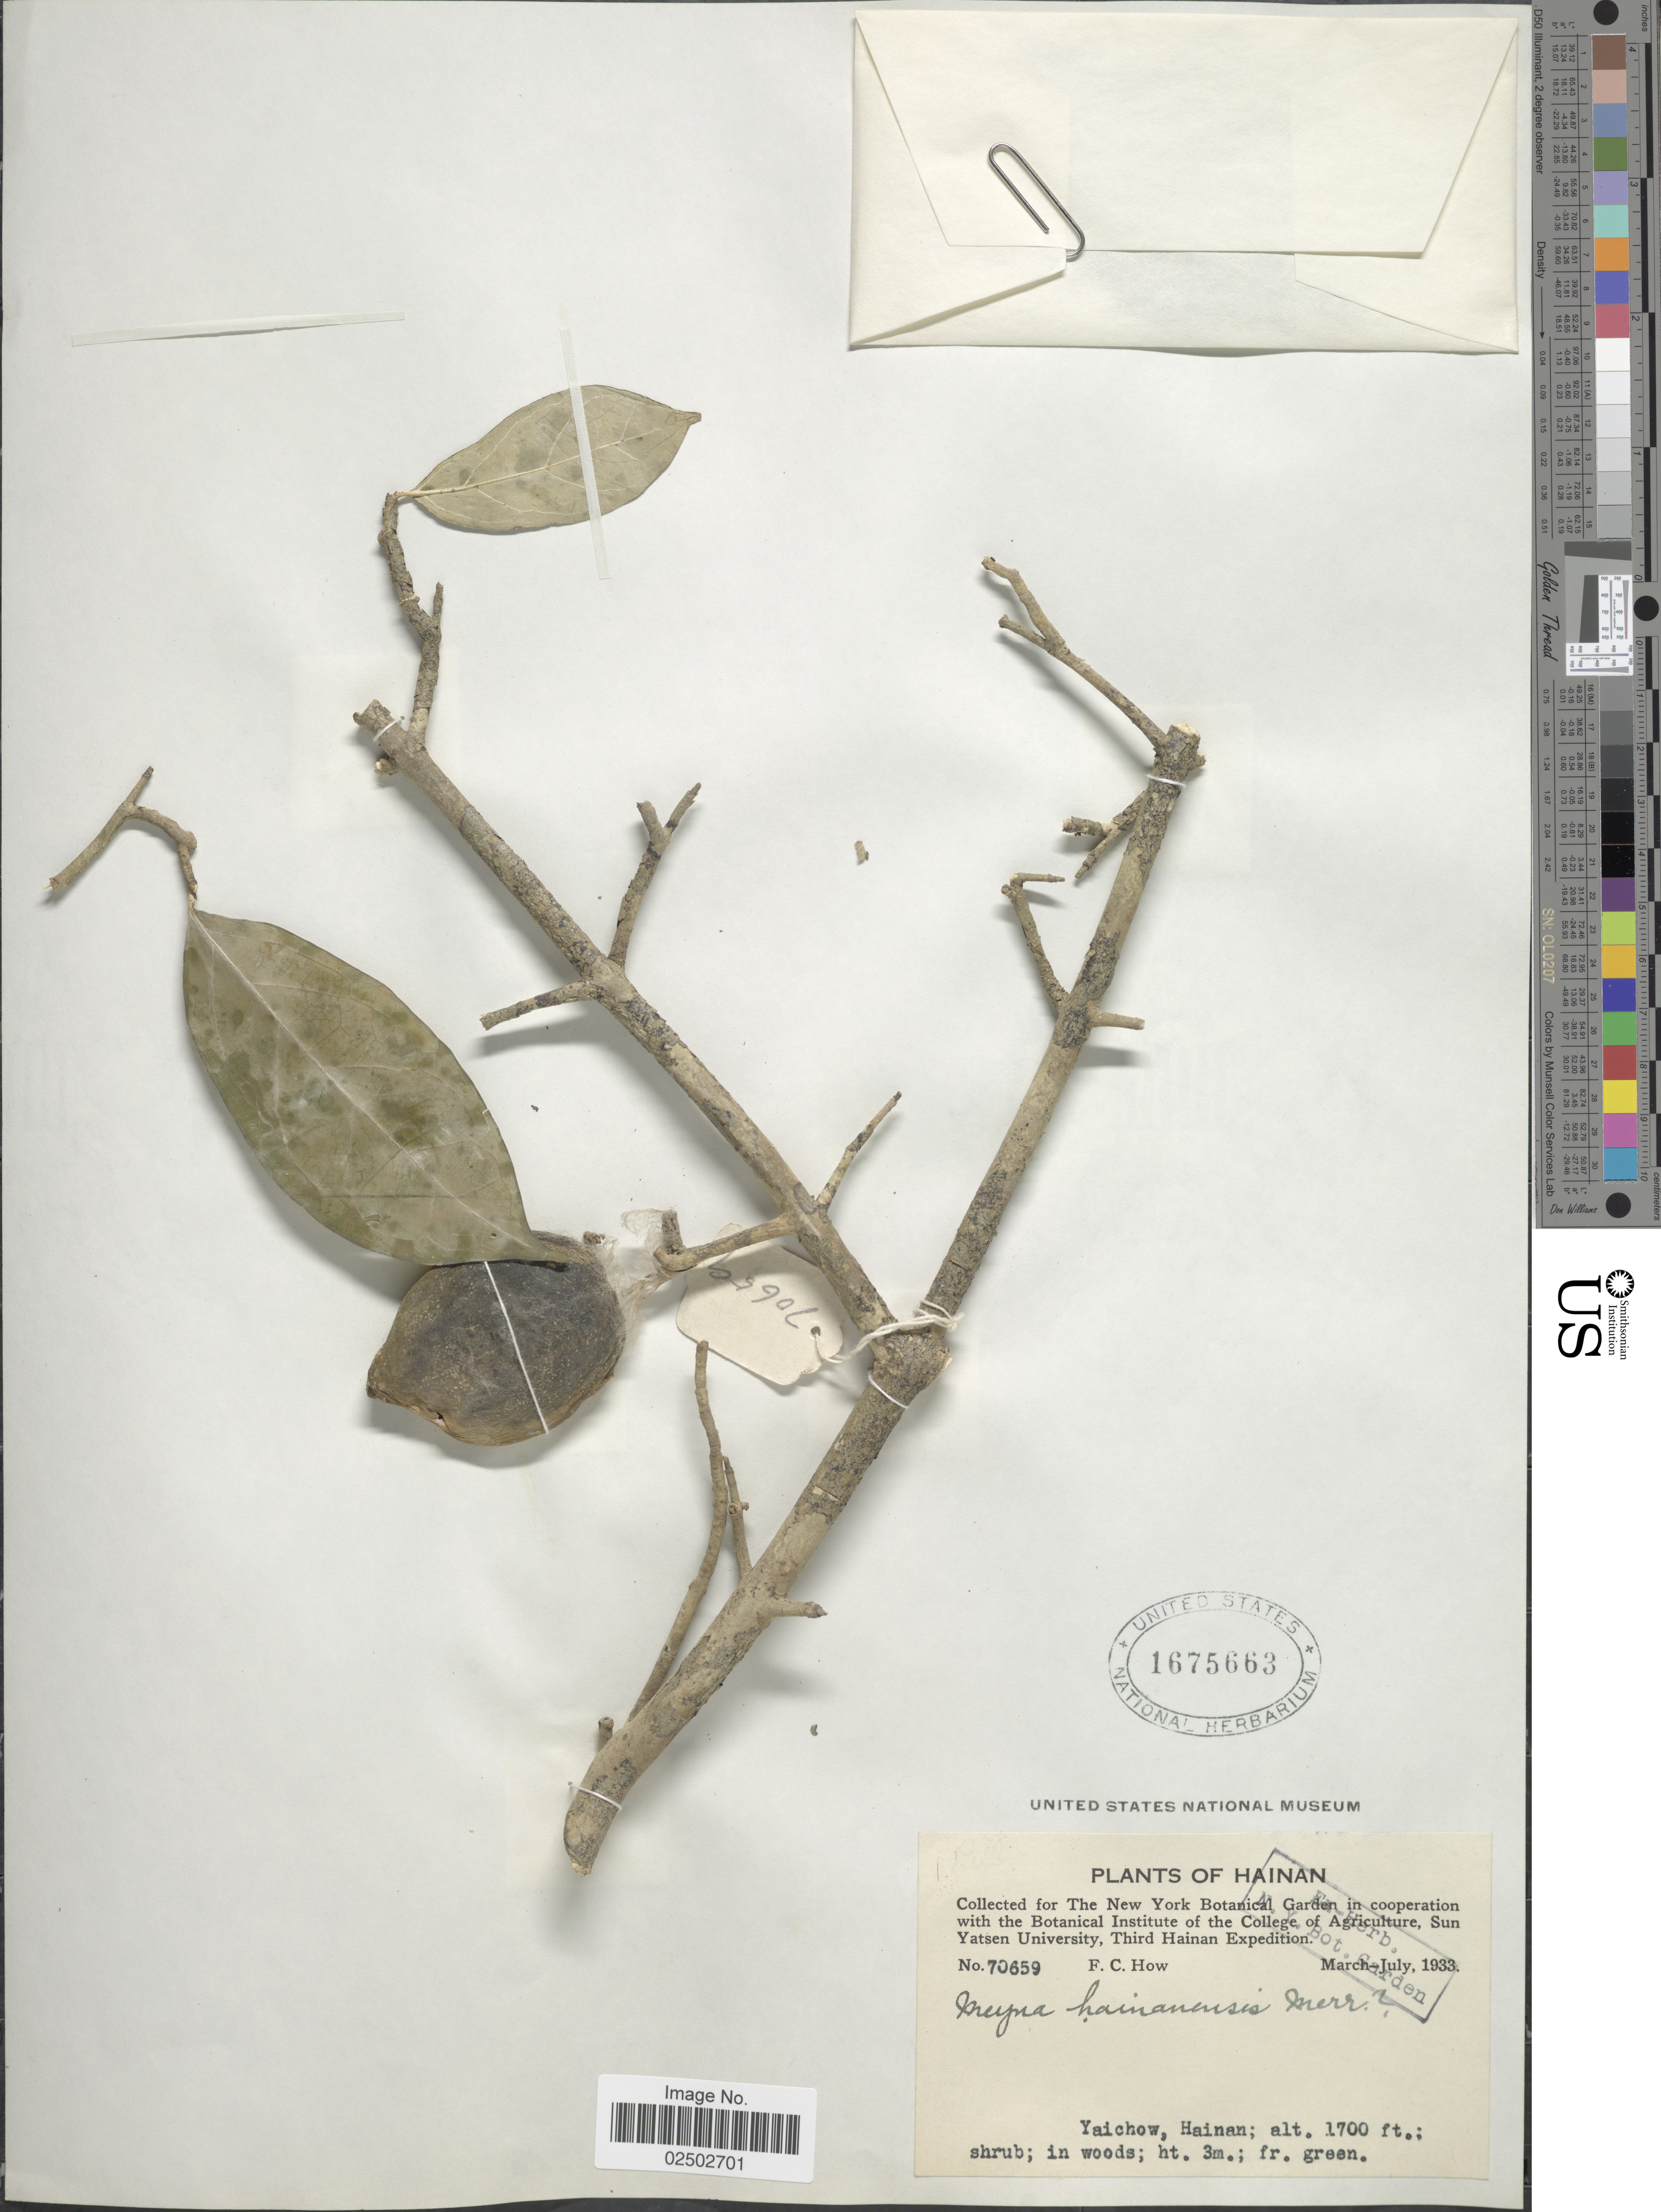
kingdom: Plantae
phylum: Tracheophyta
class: Magnoliopsida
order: Gentianales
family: Rubiaceae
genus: Canthium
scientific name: Canthium hainanensis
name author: (Merr.) Lantz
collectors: F. C. How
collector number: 70659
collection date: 1933-03/1933-07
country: China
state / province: Hainan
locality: Yaichow, Hainan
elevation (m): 518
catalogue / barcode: US 1675663